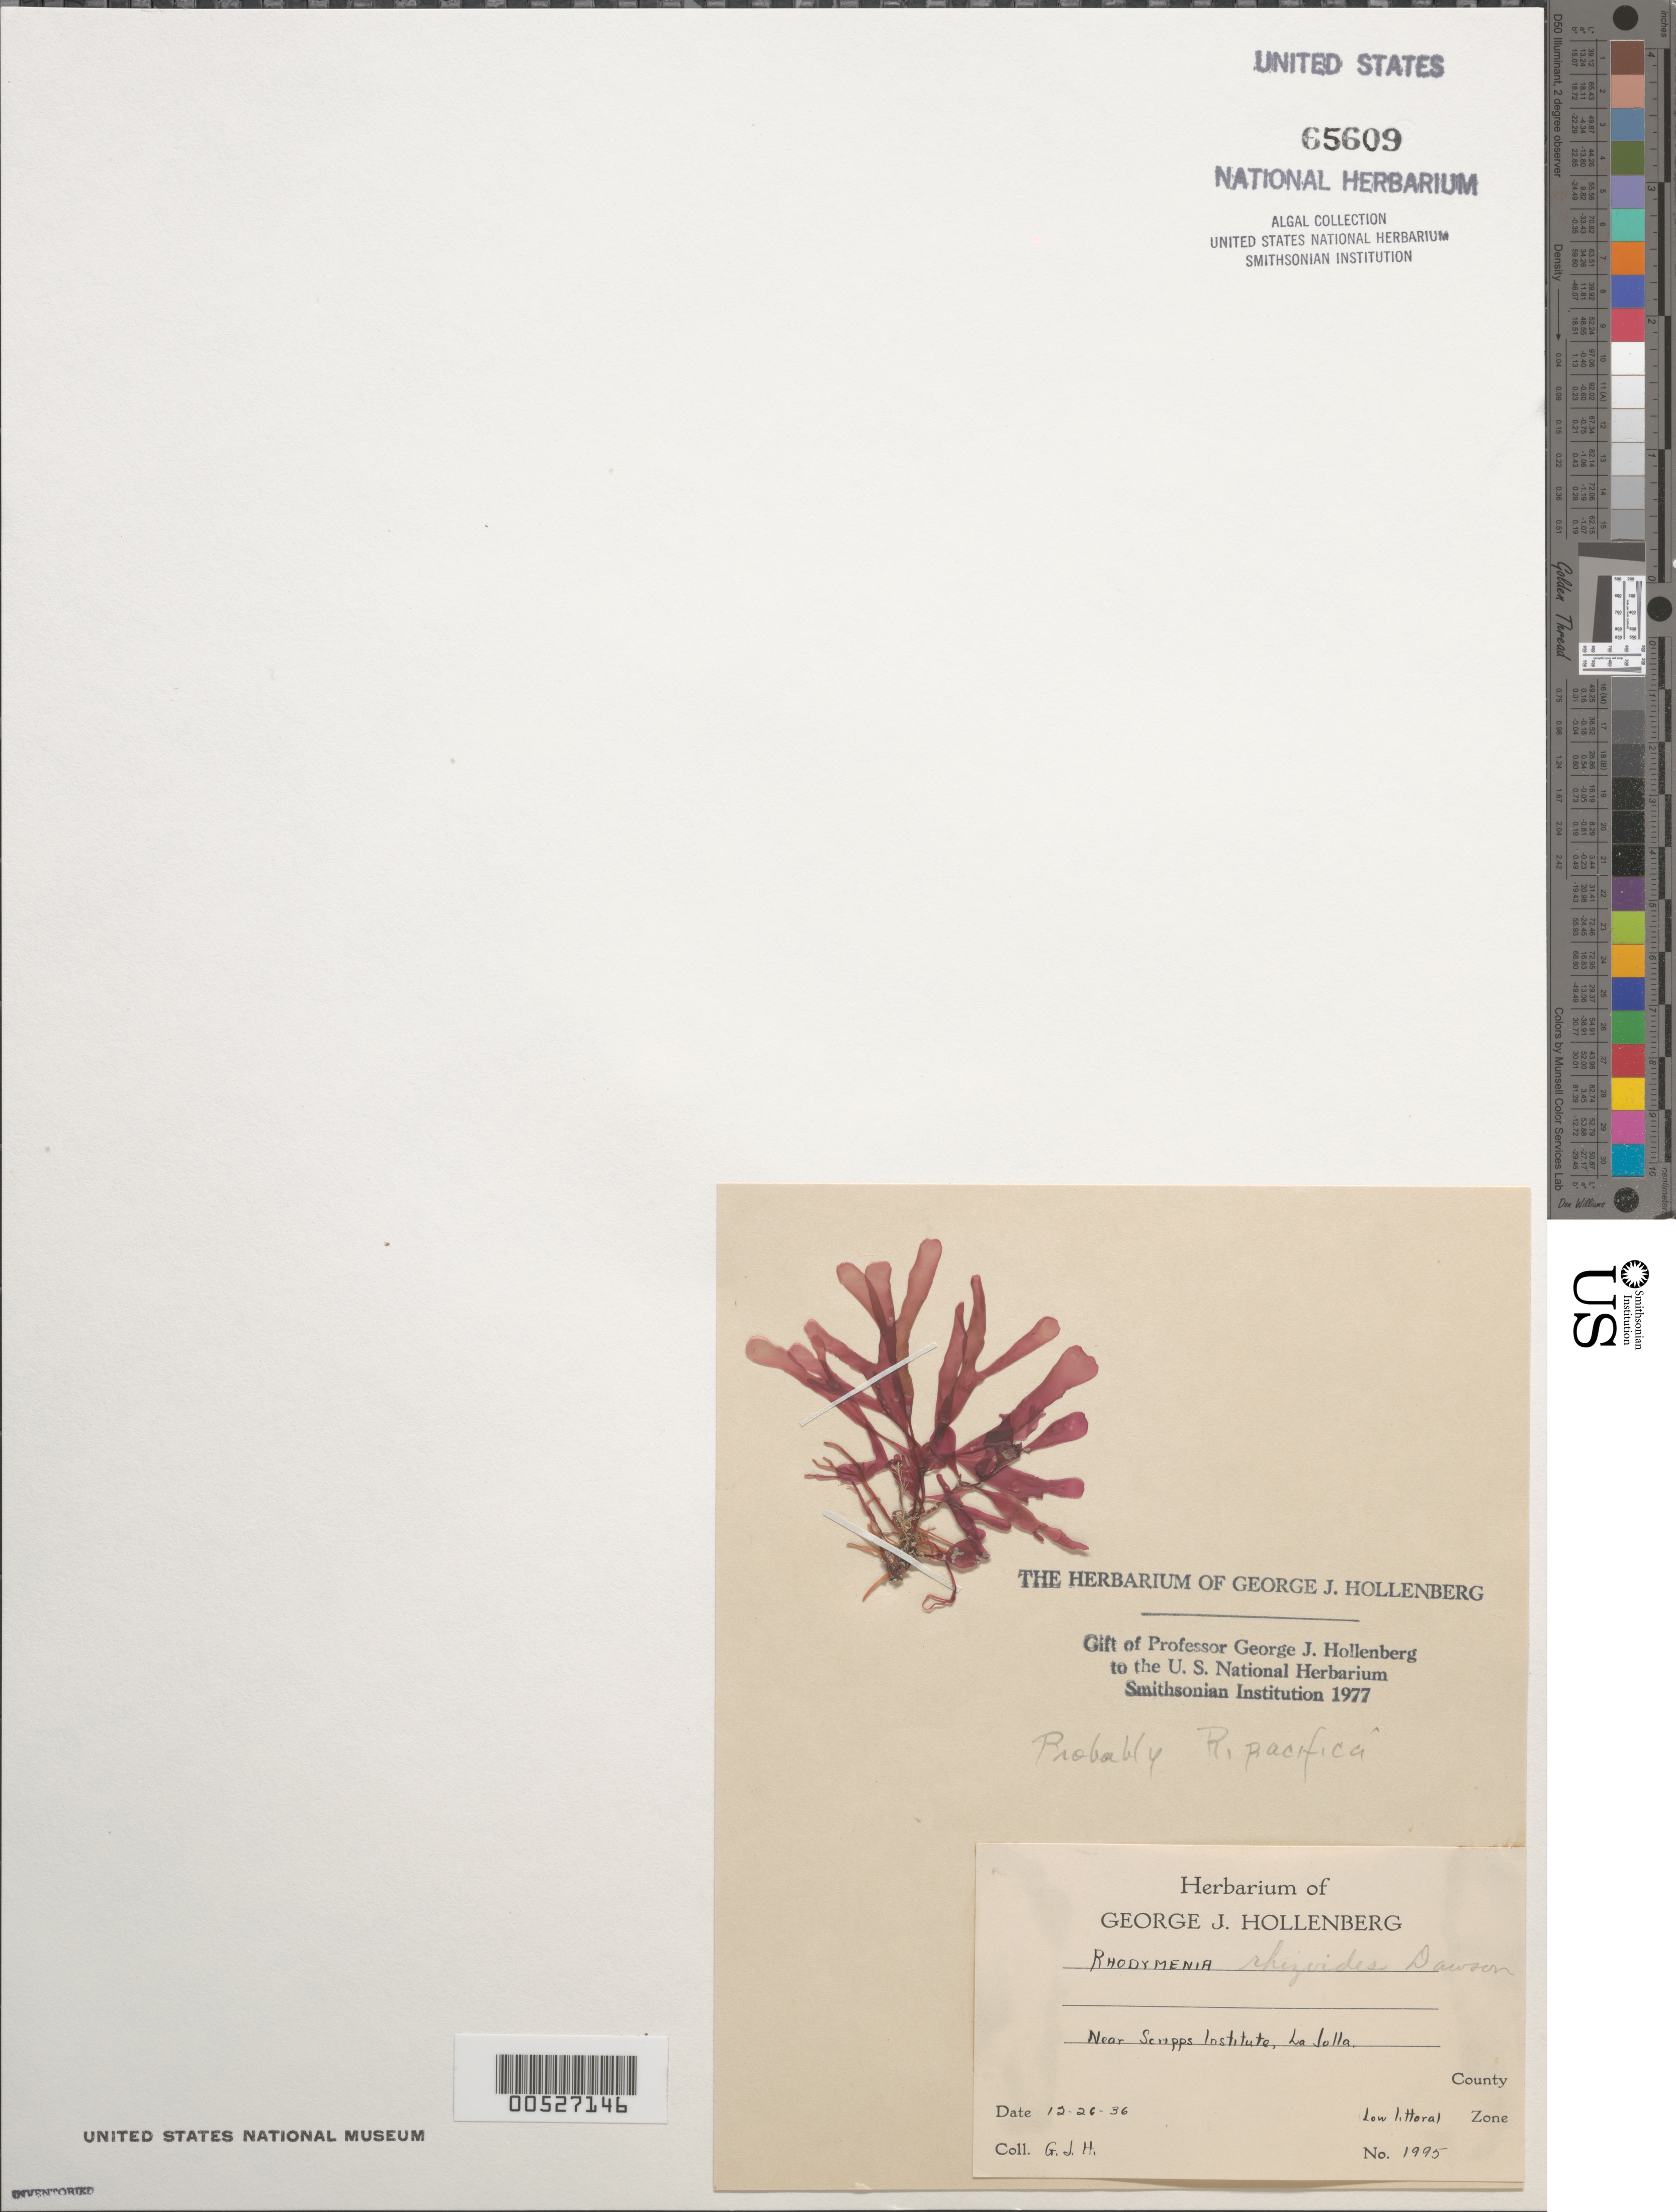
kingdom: Plantae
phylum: Rhodophyta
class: Florideophyceae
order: Rhodymeniales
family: Rhodymeniaceae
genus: Rhodymenia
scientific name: Rhodymenia pacifica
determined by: Hollenberg, George J.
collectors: G. Hollenberg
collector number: GJH 1995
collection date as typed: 26 Dec 1936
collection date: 1936-12-26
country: United States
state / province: California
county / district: San Diego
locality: La Jolla, near Scripps Institution of Oceanography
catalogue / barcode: US 65609